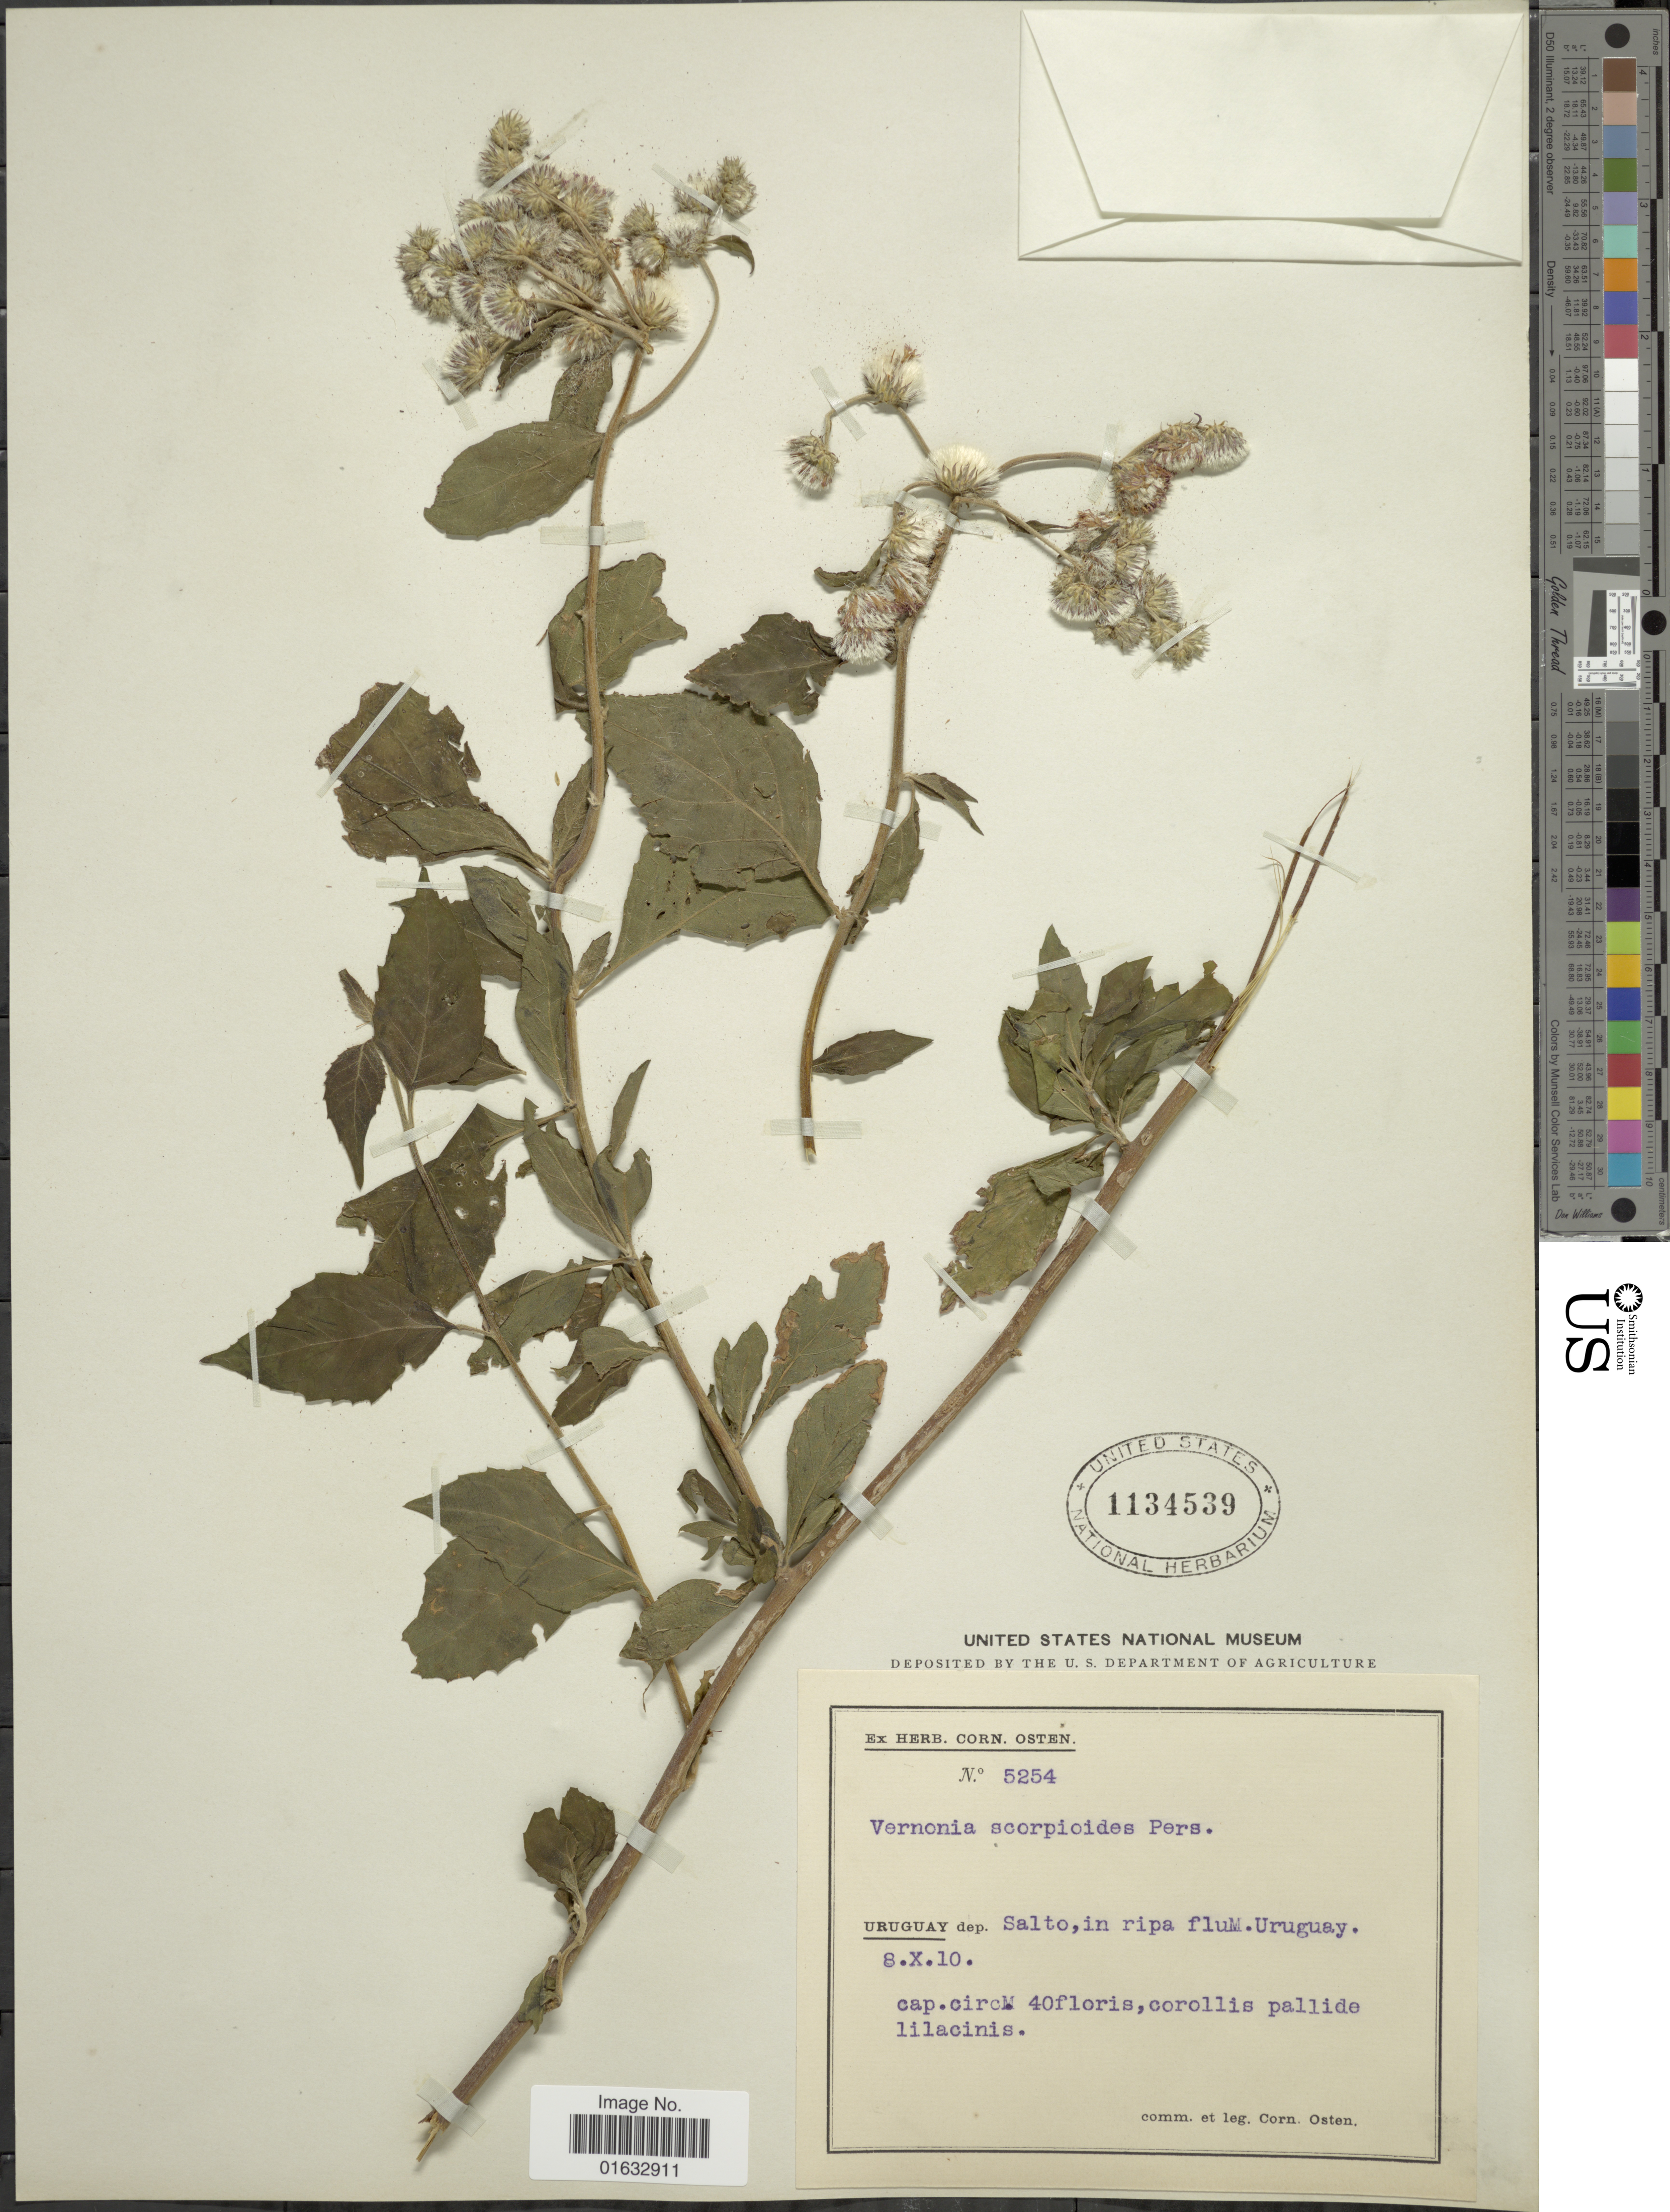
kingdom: Plantae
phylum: Tracheophyta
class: Magnoliopsida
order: Asterales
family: Asteraceae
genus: Cyrtocymura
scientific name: Cyrtocymura scorpioides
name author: (Lam.) H. Rob.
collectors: C. Osten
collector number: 5254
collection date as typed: Transcribed d/m/y: 8/10/10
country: Uruguay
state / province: Salto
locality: Salto, in ripa Flum. Uruguay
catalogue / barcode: US 1134539